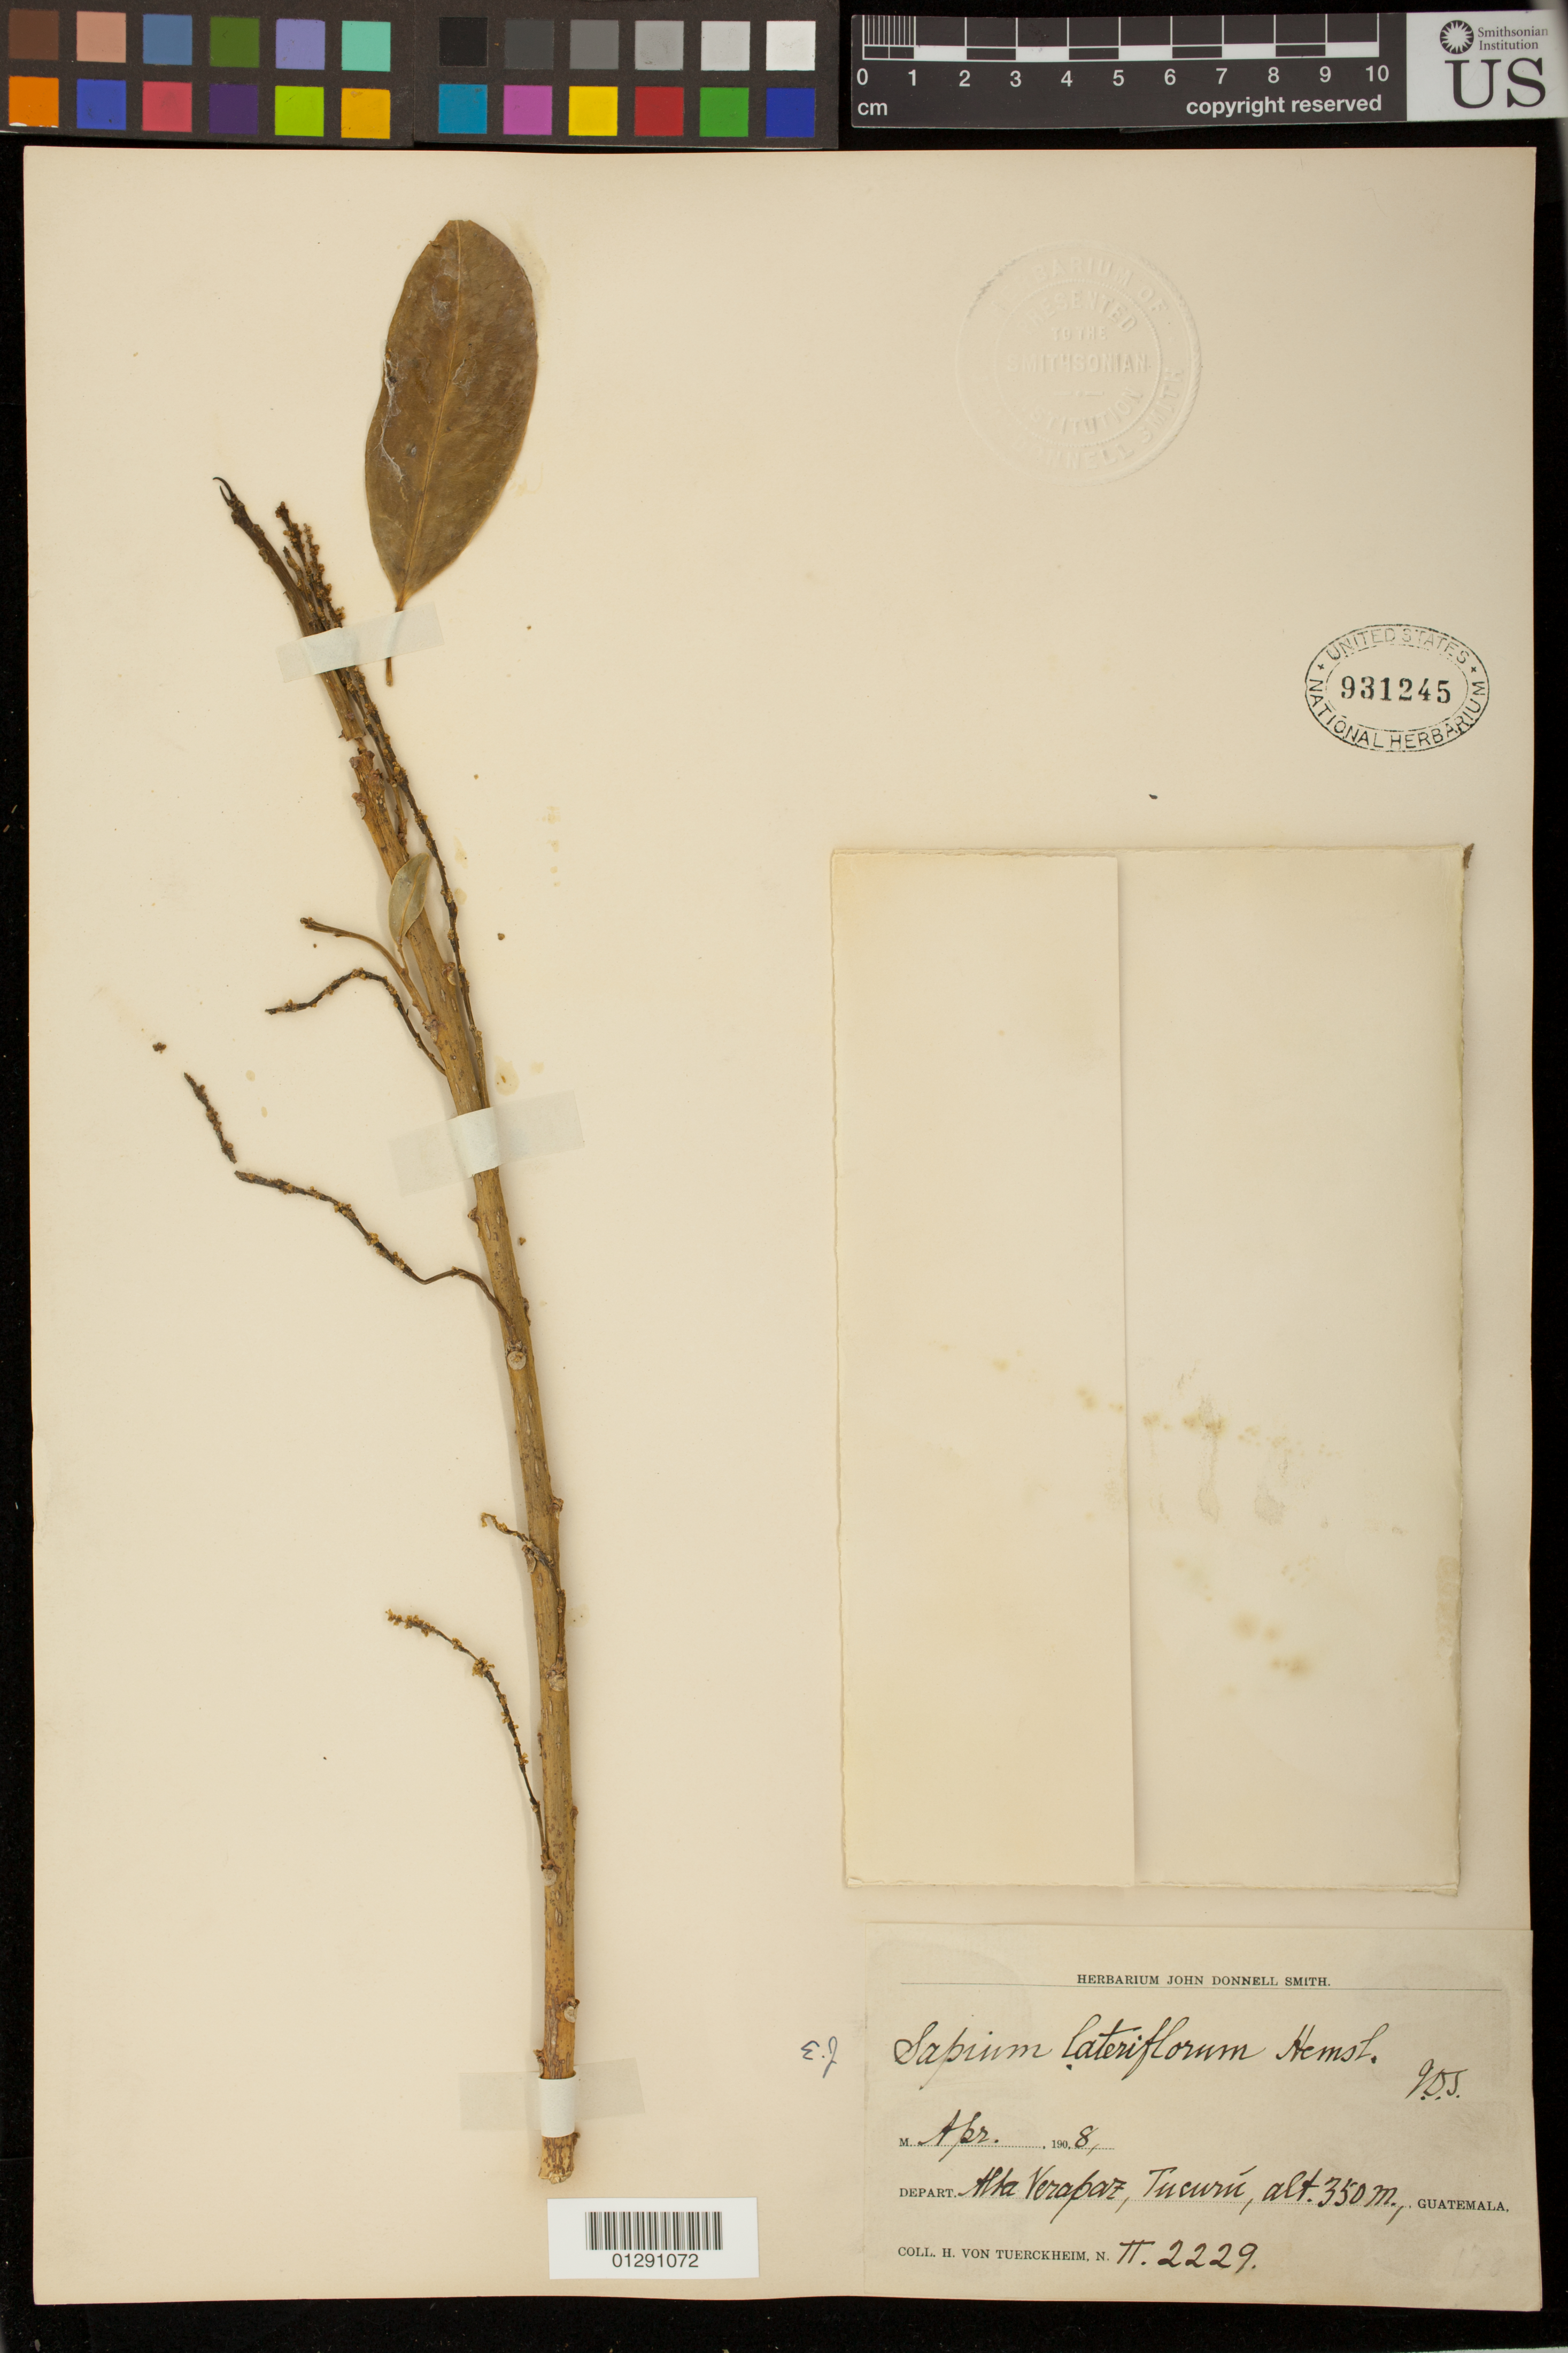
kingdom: Plantae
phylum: Tracheophyta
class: Magnoliopsida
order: Malpighiales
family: Euphorbiaceae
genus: Sapium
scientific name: Sapium lateriflorum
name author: Hemsl.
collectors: H. von Türckheim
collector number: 2229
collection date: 1908-04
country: Guatemala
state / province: Alta Verapaz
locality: Tucuru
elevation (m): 350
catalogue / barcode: US 931245